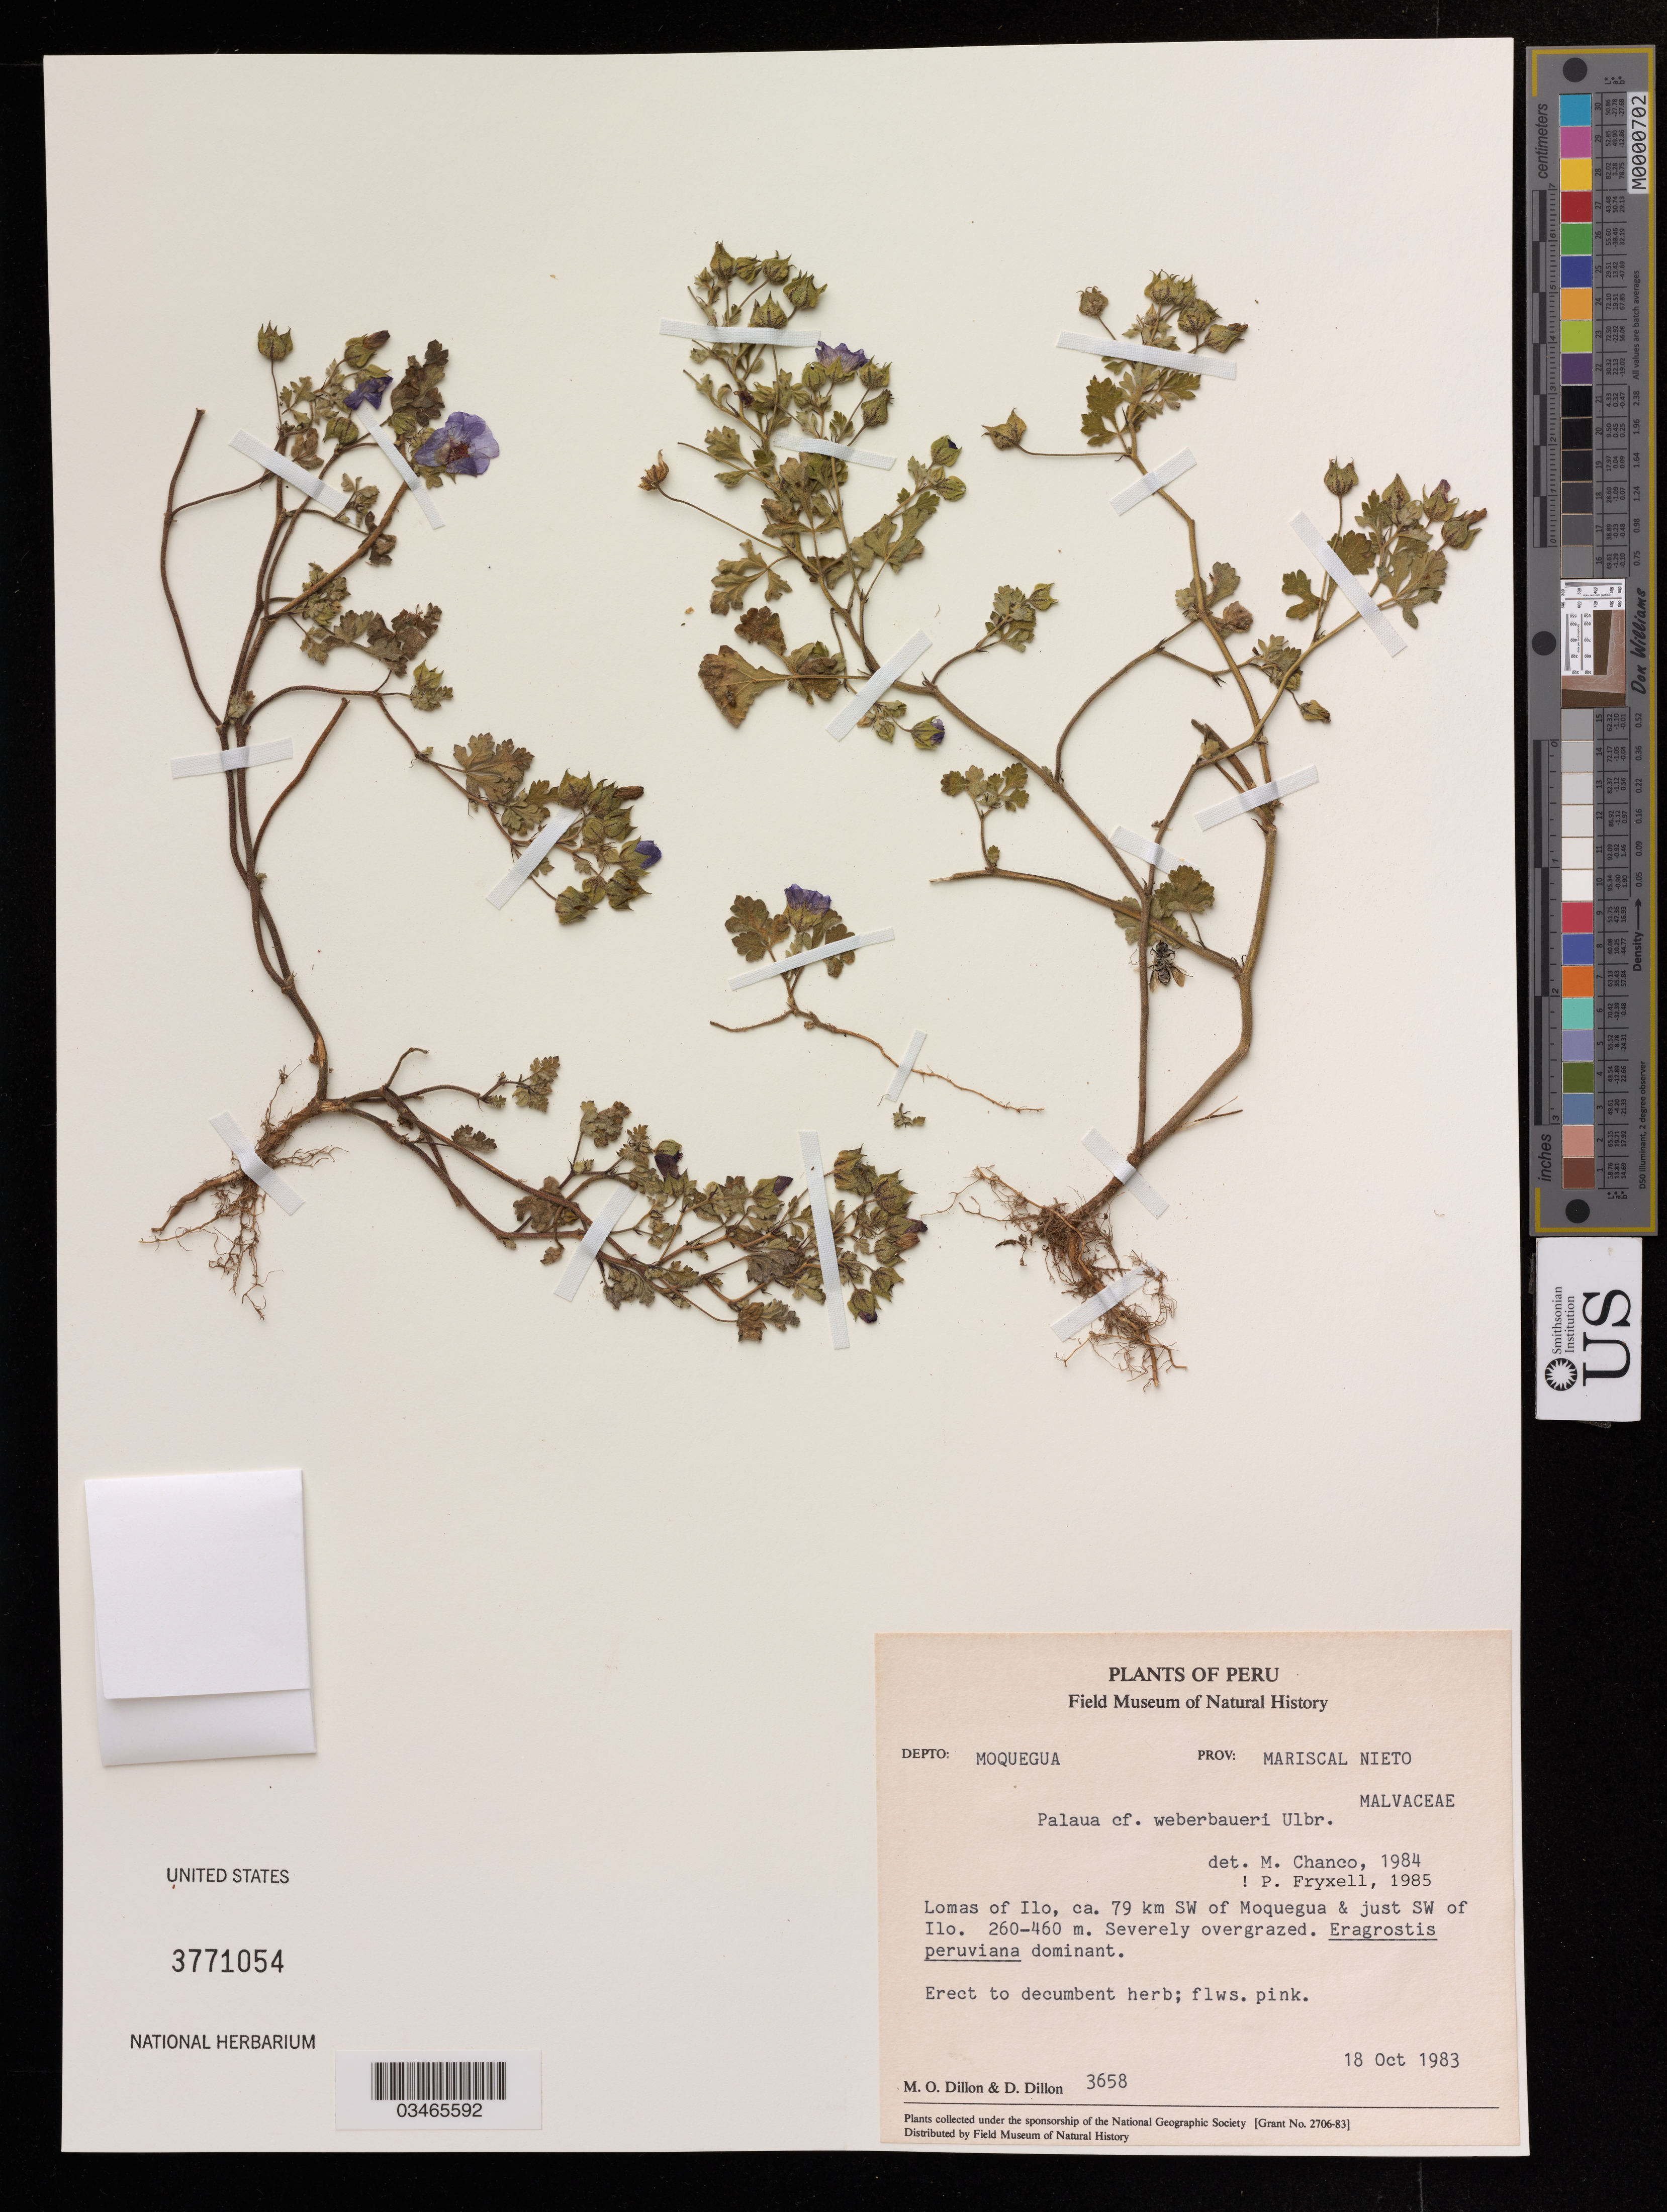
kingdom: Plantae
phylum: Tracheophyta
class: Magnoliopsida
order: Malvales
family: Malvaceae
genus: Palaua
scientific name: Palaua weberbaueri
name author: Ulbr.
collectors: M. O. Dillon & D. Dillon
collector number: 3658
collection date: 1983-10-18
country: Peru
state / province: Moquegua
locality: Mariscal Nieto, Lomas of Ilo,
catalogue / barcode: US 3771054